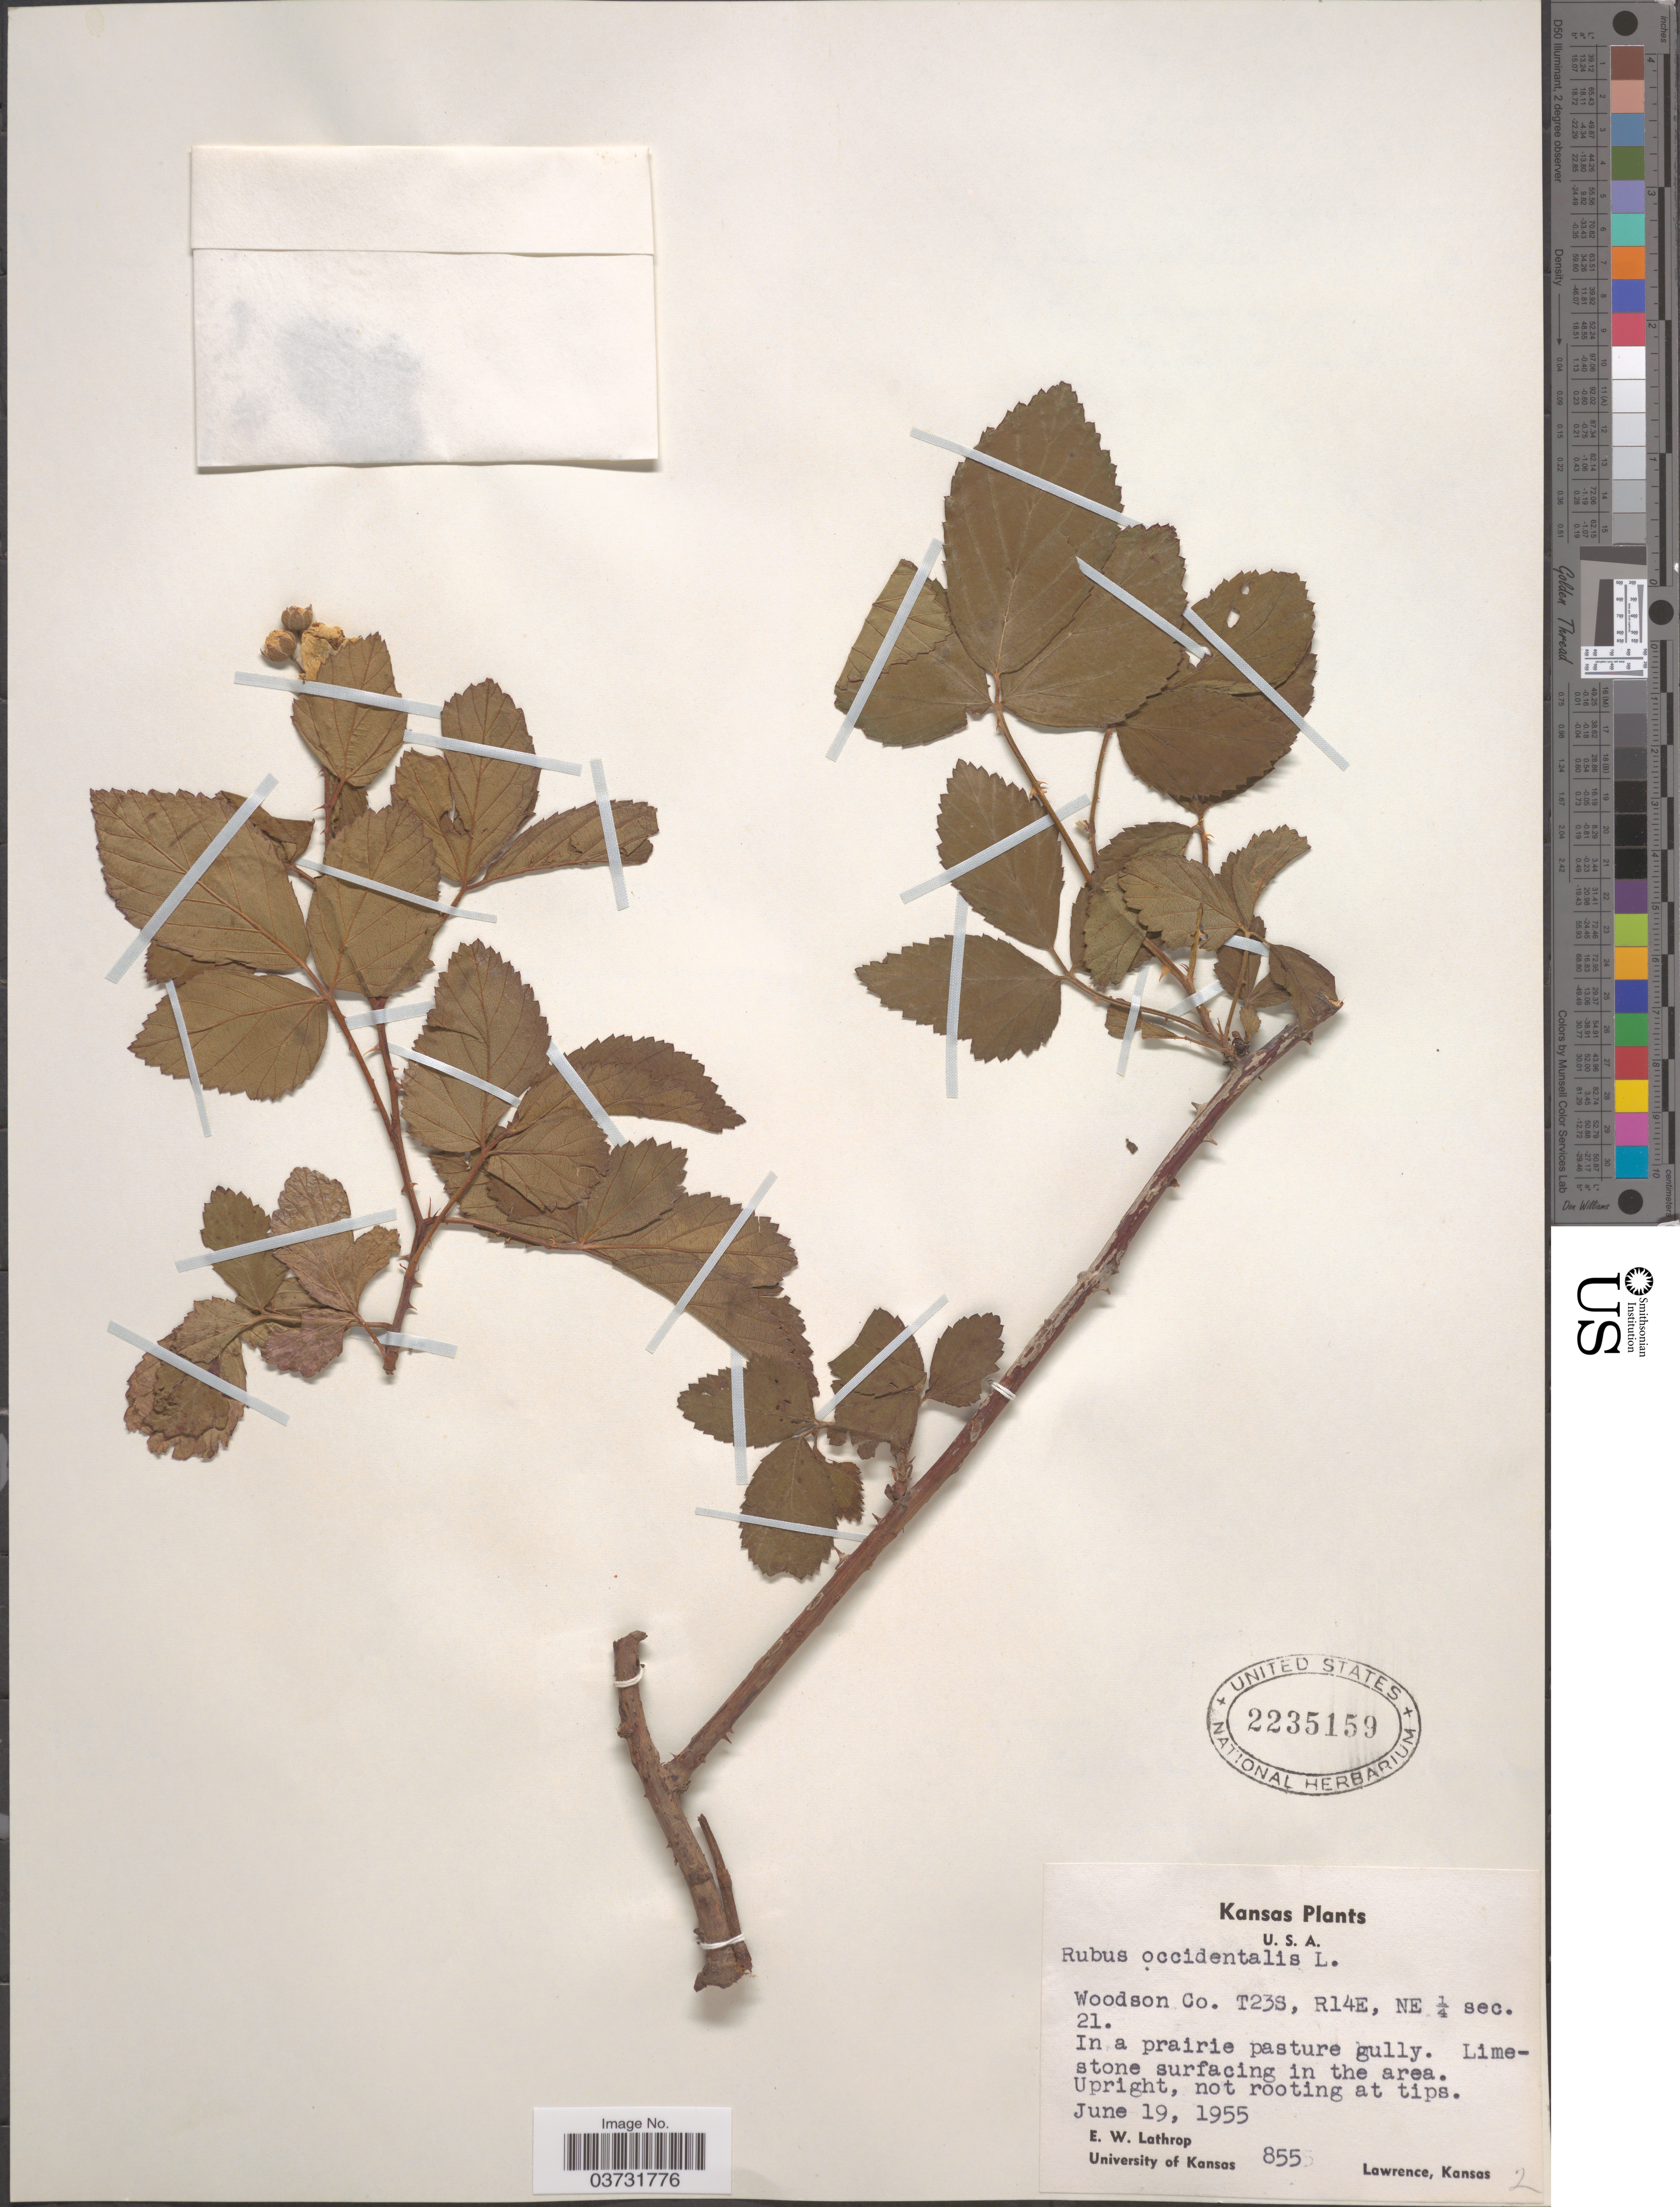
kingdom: Plantae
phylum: Tracheophyta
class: Magnoliopsida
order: Rosales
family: Rosaceae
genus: Rubus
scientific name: Rubus occidentalis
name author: L.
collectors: E. W. Lathrop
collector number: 855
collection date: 1955-06-19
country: United States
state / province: Kansas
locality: Woodson Co, T23S, R14E, R14E, NE ¼ sec. 21.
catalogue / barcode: US 2235159